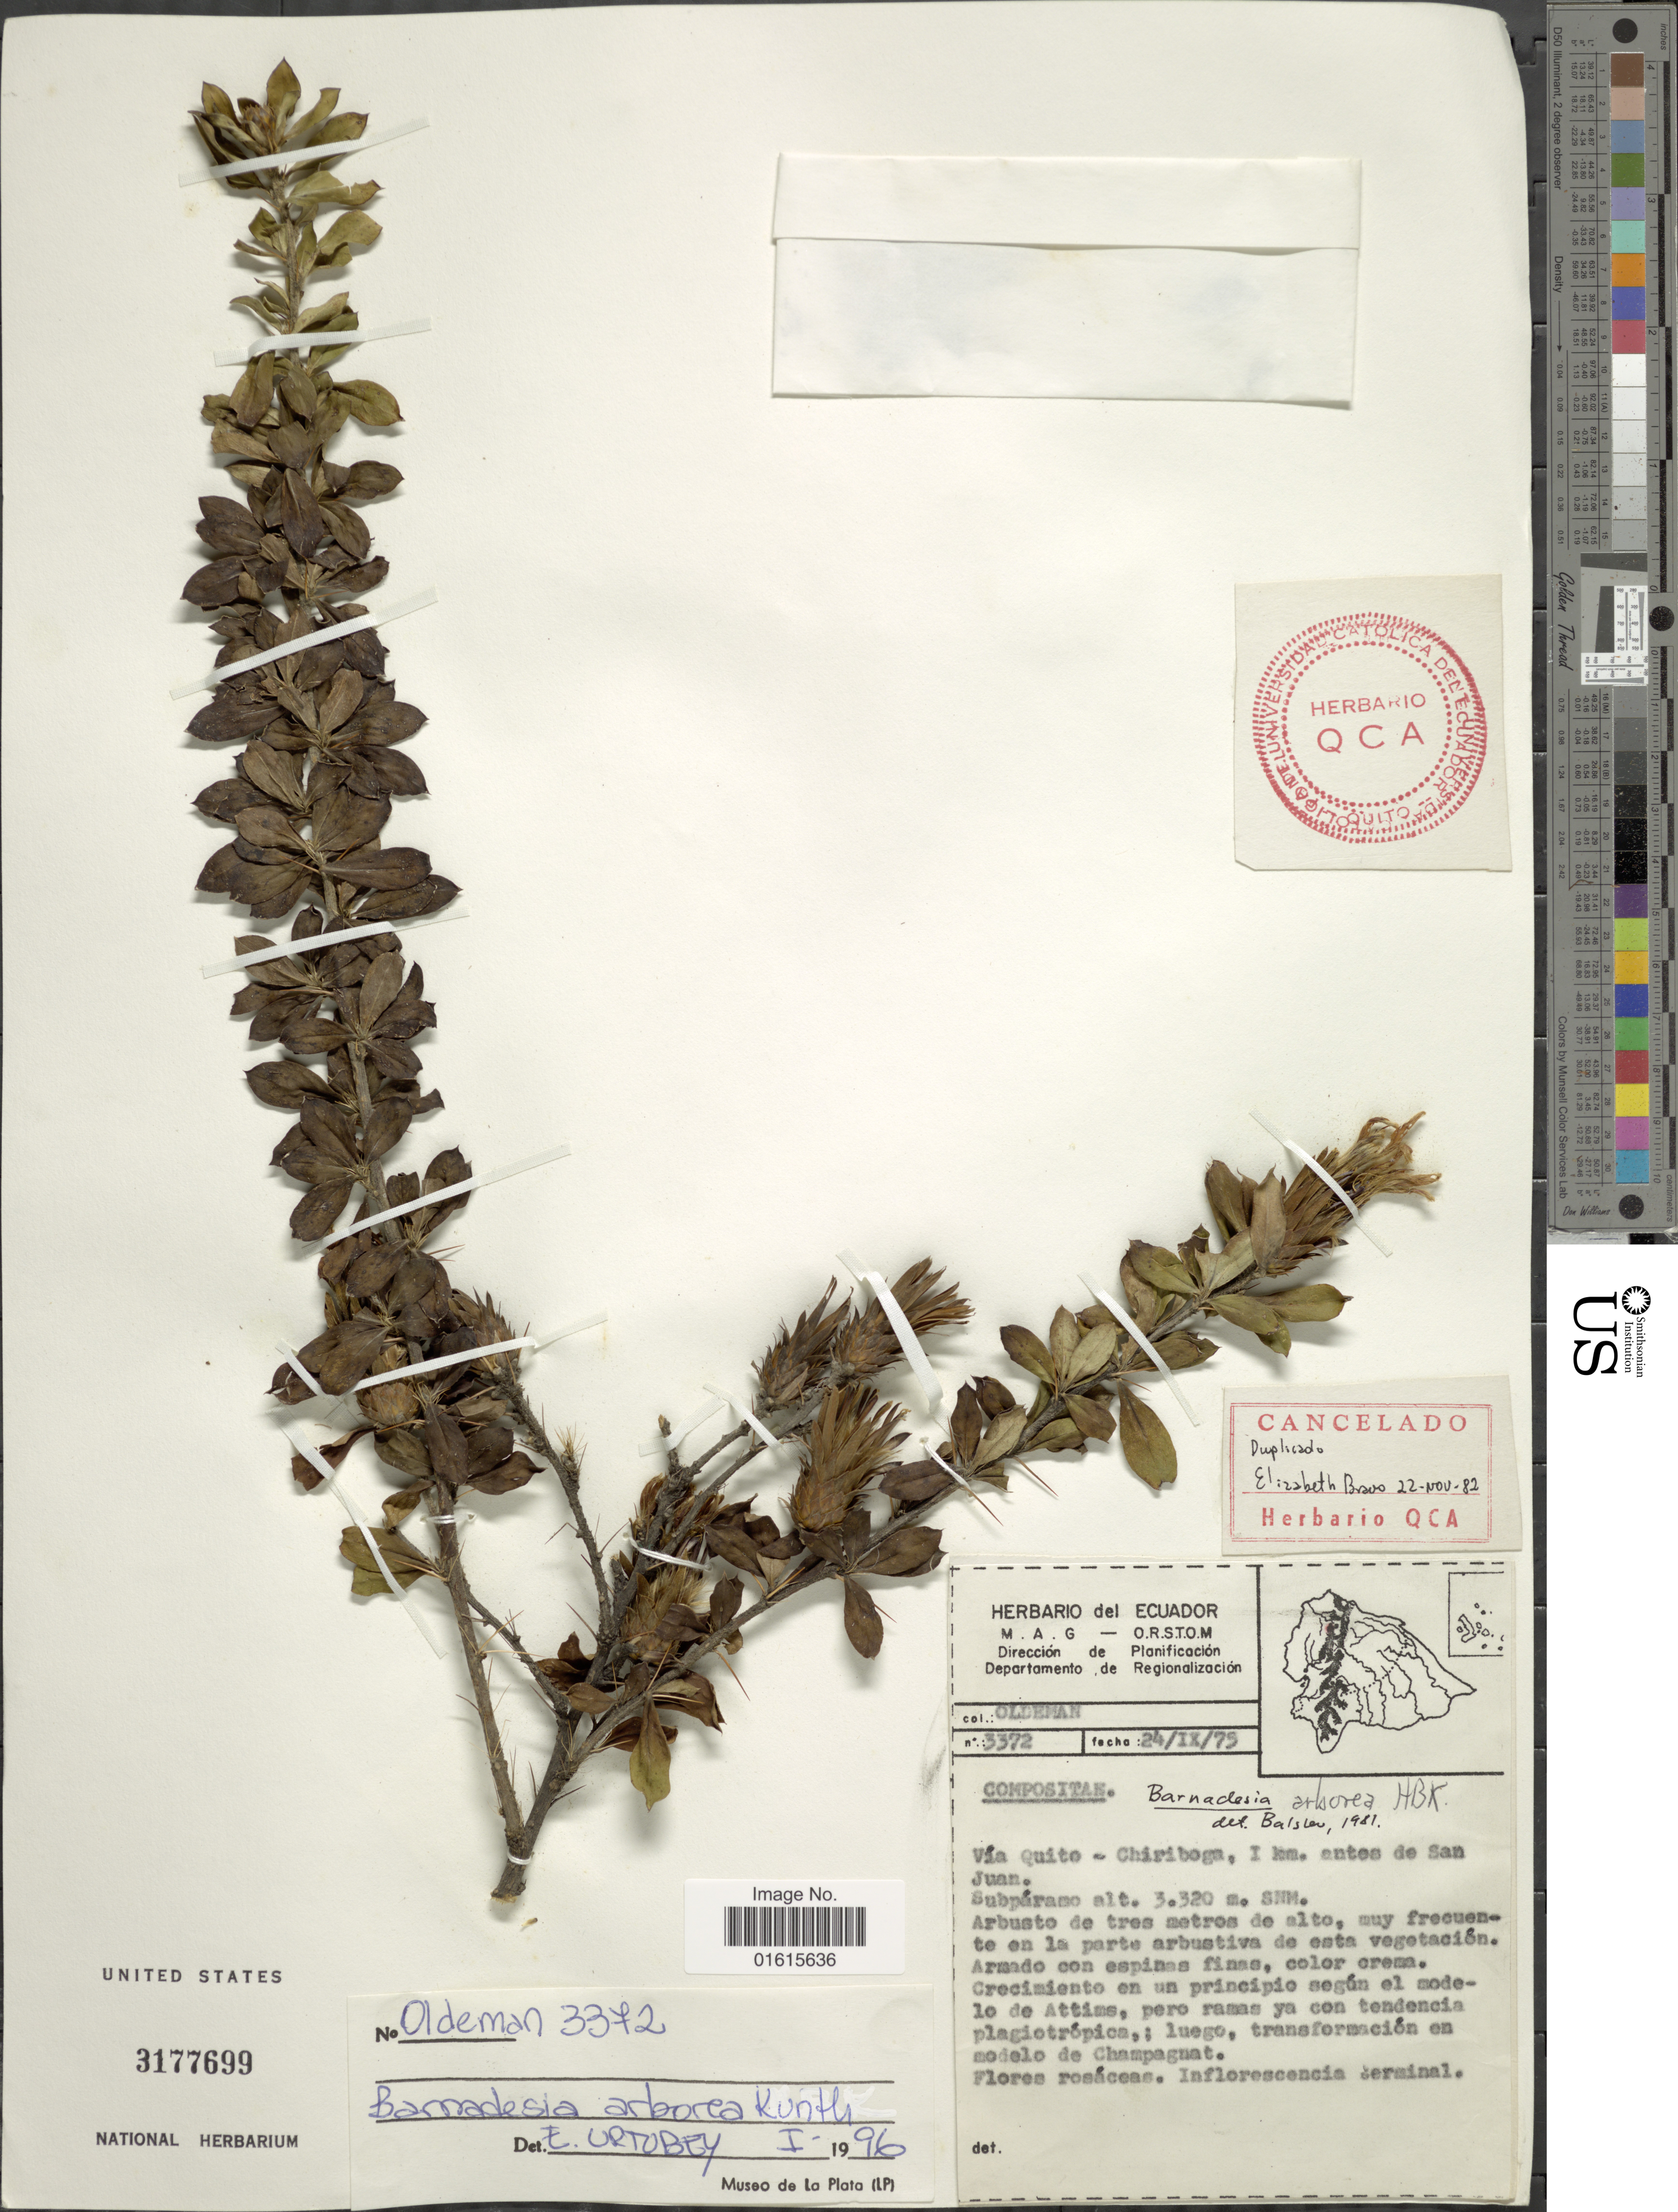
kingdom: Plantae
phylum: Tracheophyta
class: Magnoliopsida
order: Asterales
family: Asteraceae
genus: Barnadesia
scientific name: Barnadesia arborea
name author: Kunth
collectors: -- Oldeman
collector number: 3372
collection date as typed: Transcribed d/m/y: 24/9/75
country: Ecuador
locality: Via Quito - Chiriboga, 1 km antes de San Juan. Subparamo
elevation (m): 3320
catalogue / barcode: US 3177699